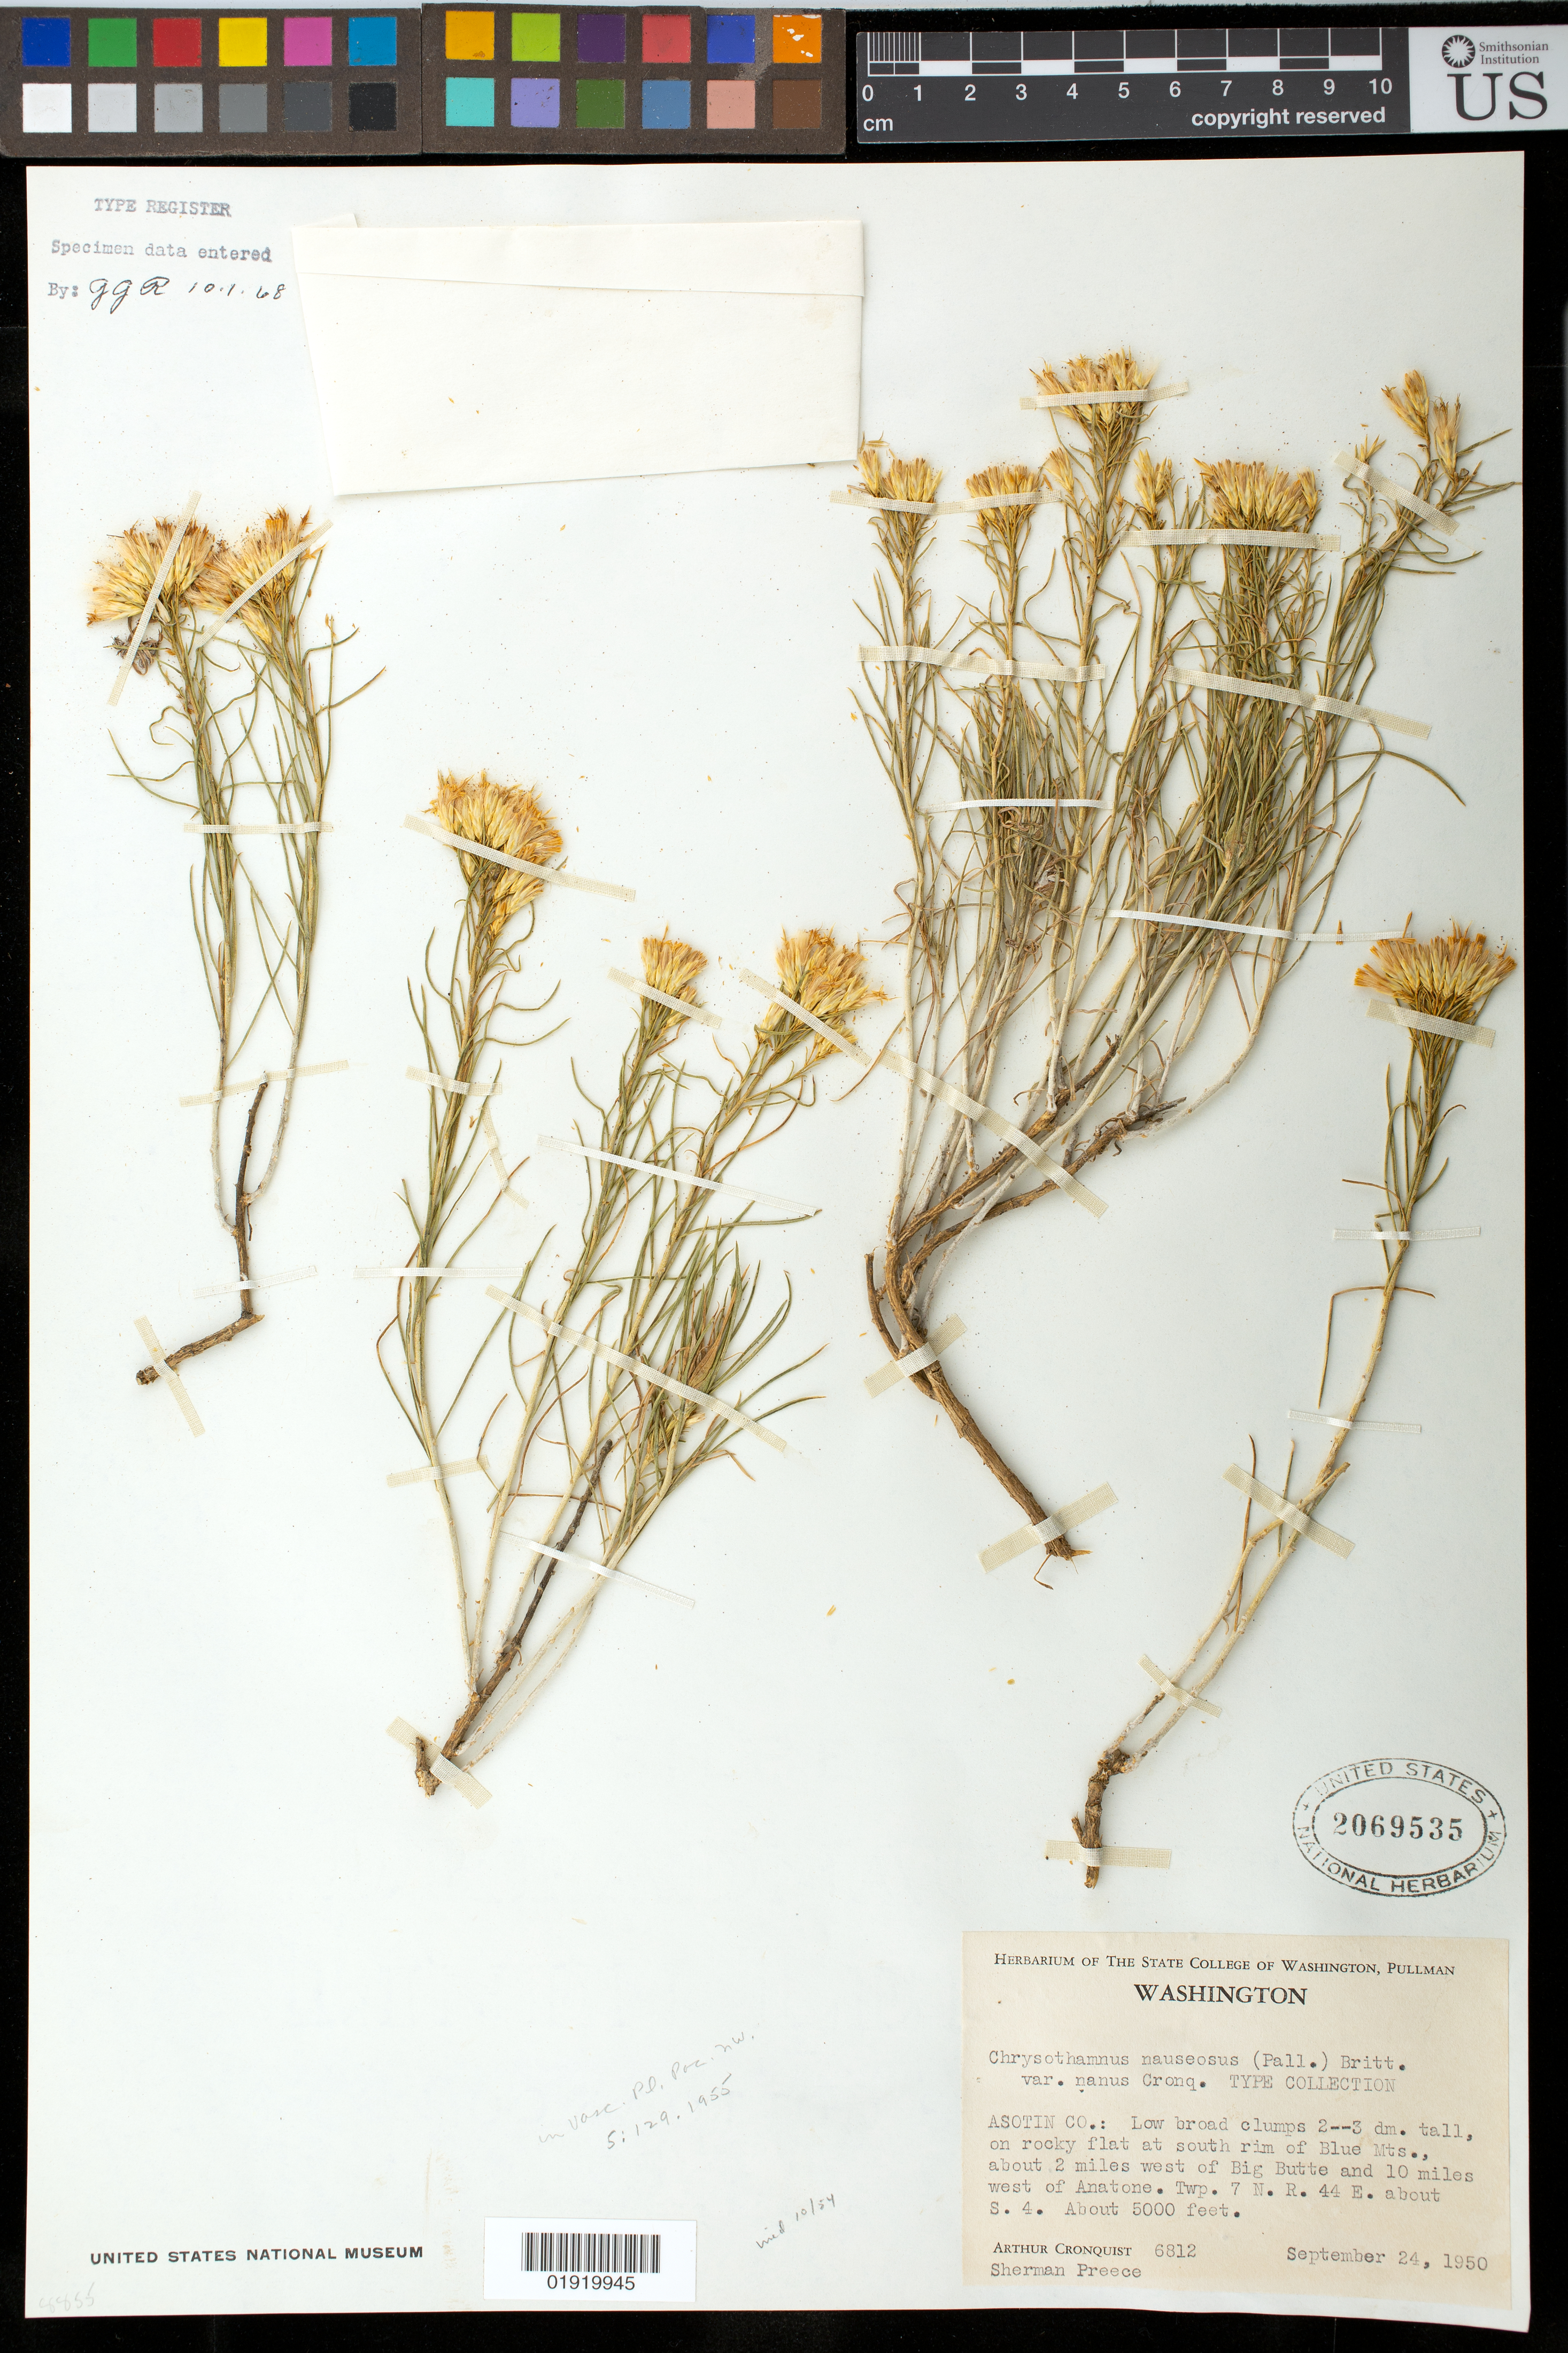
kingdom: Plantae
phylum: Tracheophyta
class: Magnoliopsida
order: Asterales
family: Asteraceae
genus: Chrysothamnus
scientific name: Chrysothamnus nauseosus var. nanus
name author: Cronq.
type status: Isotype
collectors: A. J. Cronquist & S. J. Preece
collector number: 6812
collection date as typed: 24 Sep 1950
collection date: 1950-09-24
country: United States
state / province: Washington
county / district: Asotin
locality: Big Butte.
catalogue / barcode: US 2069535